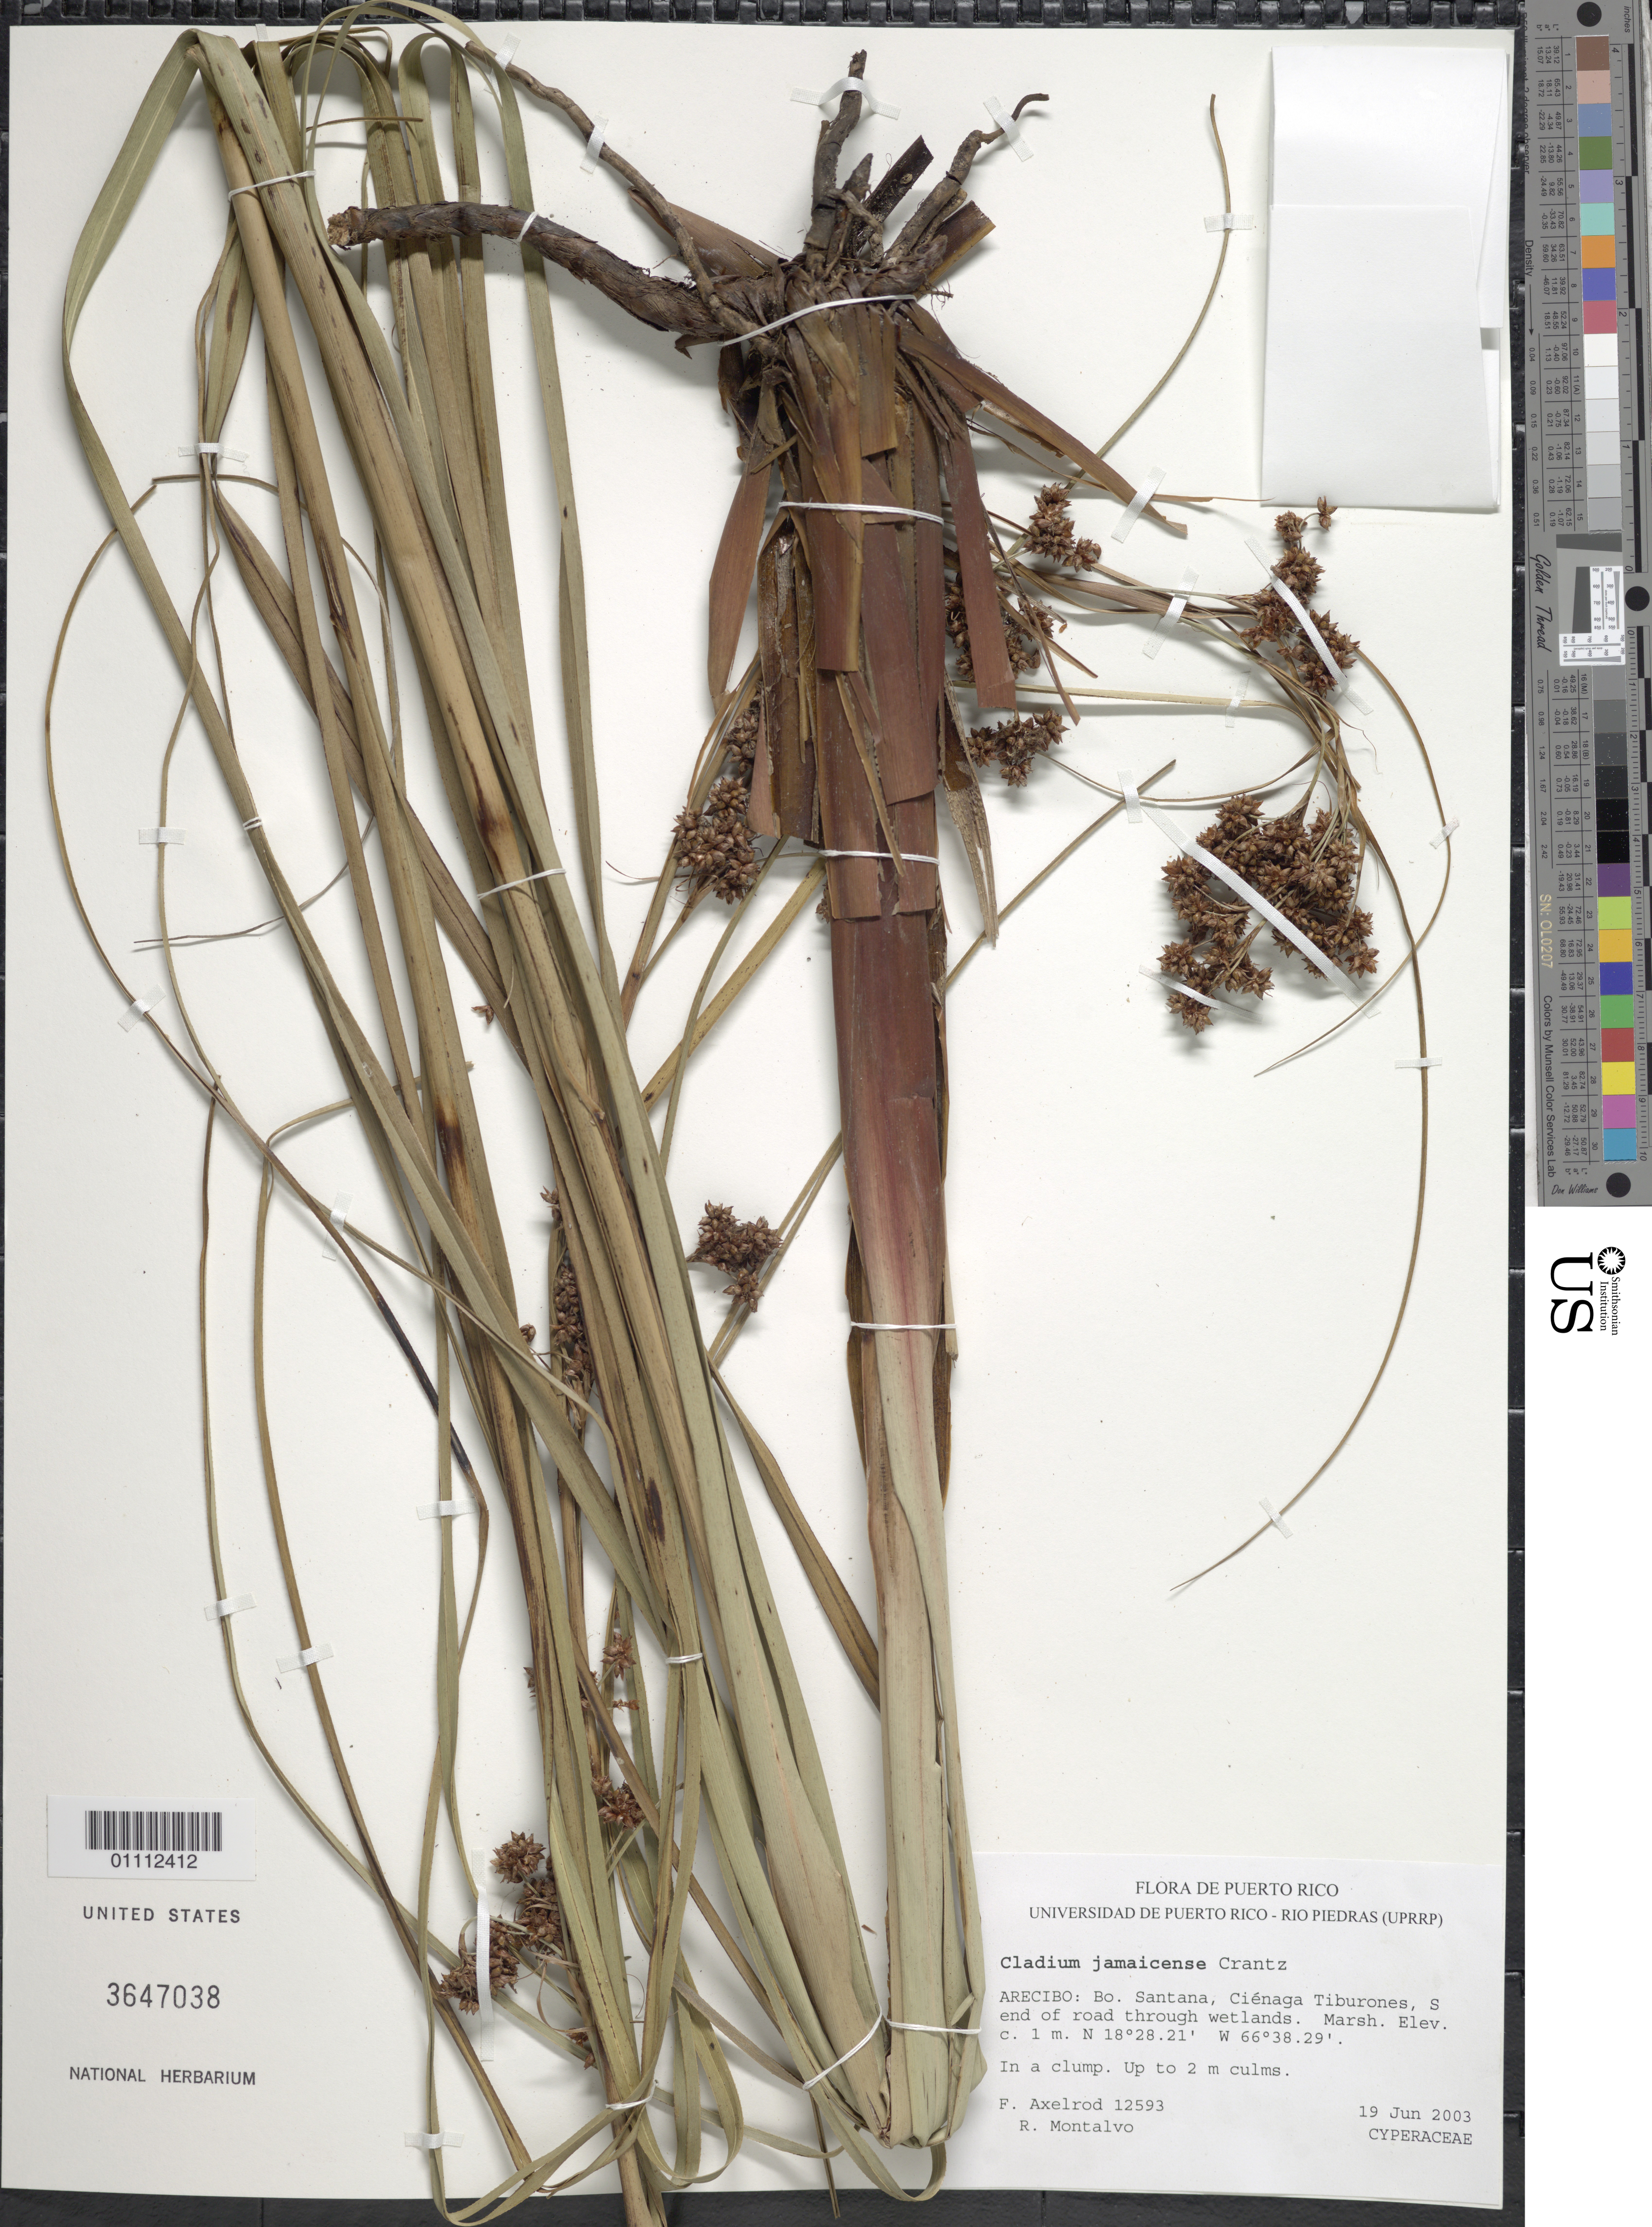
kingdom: Plantae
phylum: Tracheophyta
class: Liliopsida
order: Poales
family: Cyperaceae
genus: Cladium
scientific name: Cladium jamaicense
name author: Crantz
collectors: F. S. Axelrod & R. Montalvo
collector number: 12593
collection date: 2003-06-19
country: Puerto Rico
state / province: Arecibo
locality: Bo. Santana, Ciénaga Tiburones, S end of road through wetlands.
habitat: Marsh.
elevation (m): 1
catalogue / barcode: US 3647038